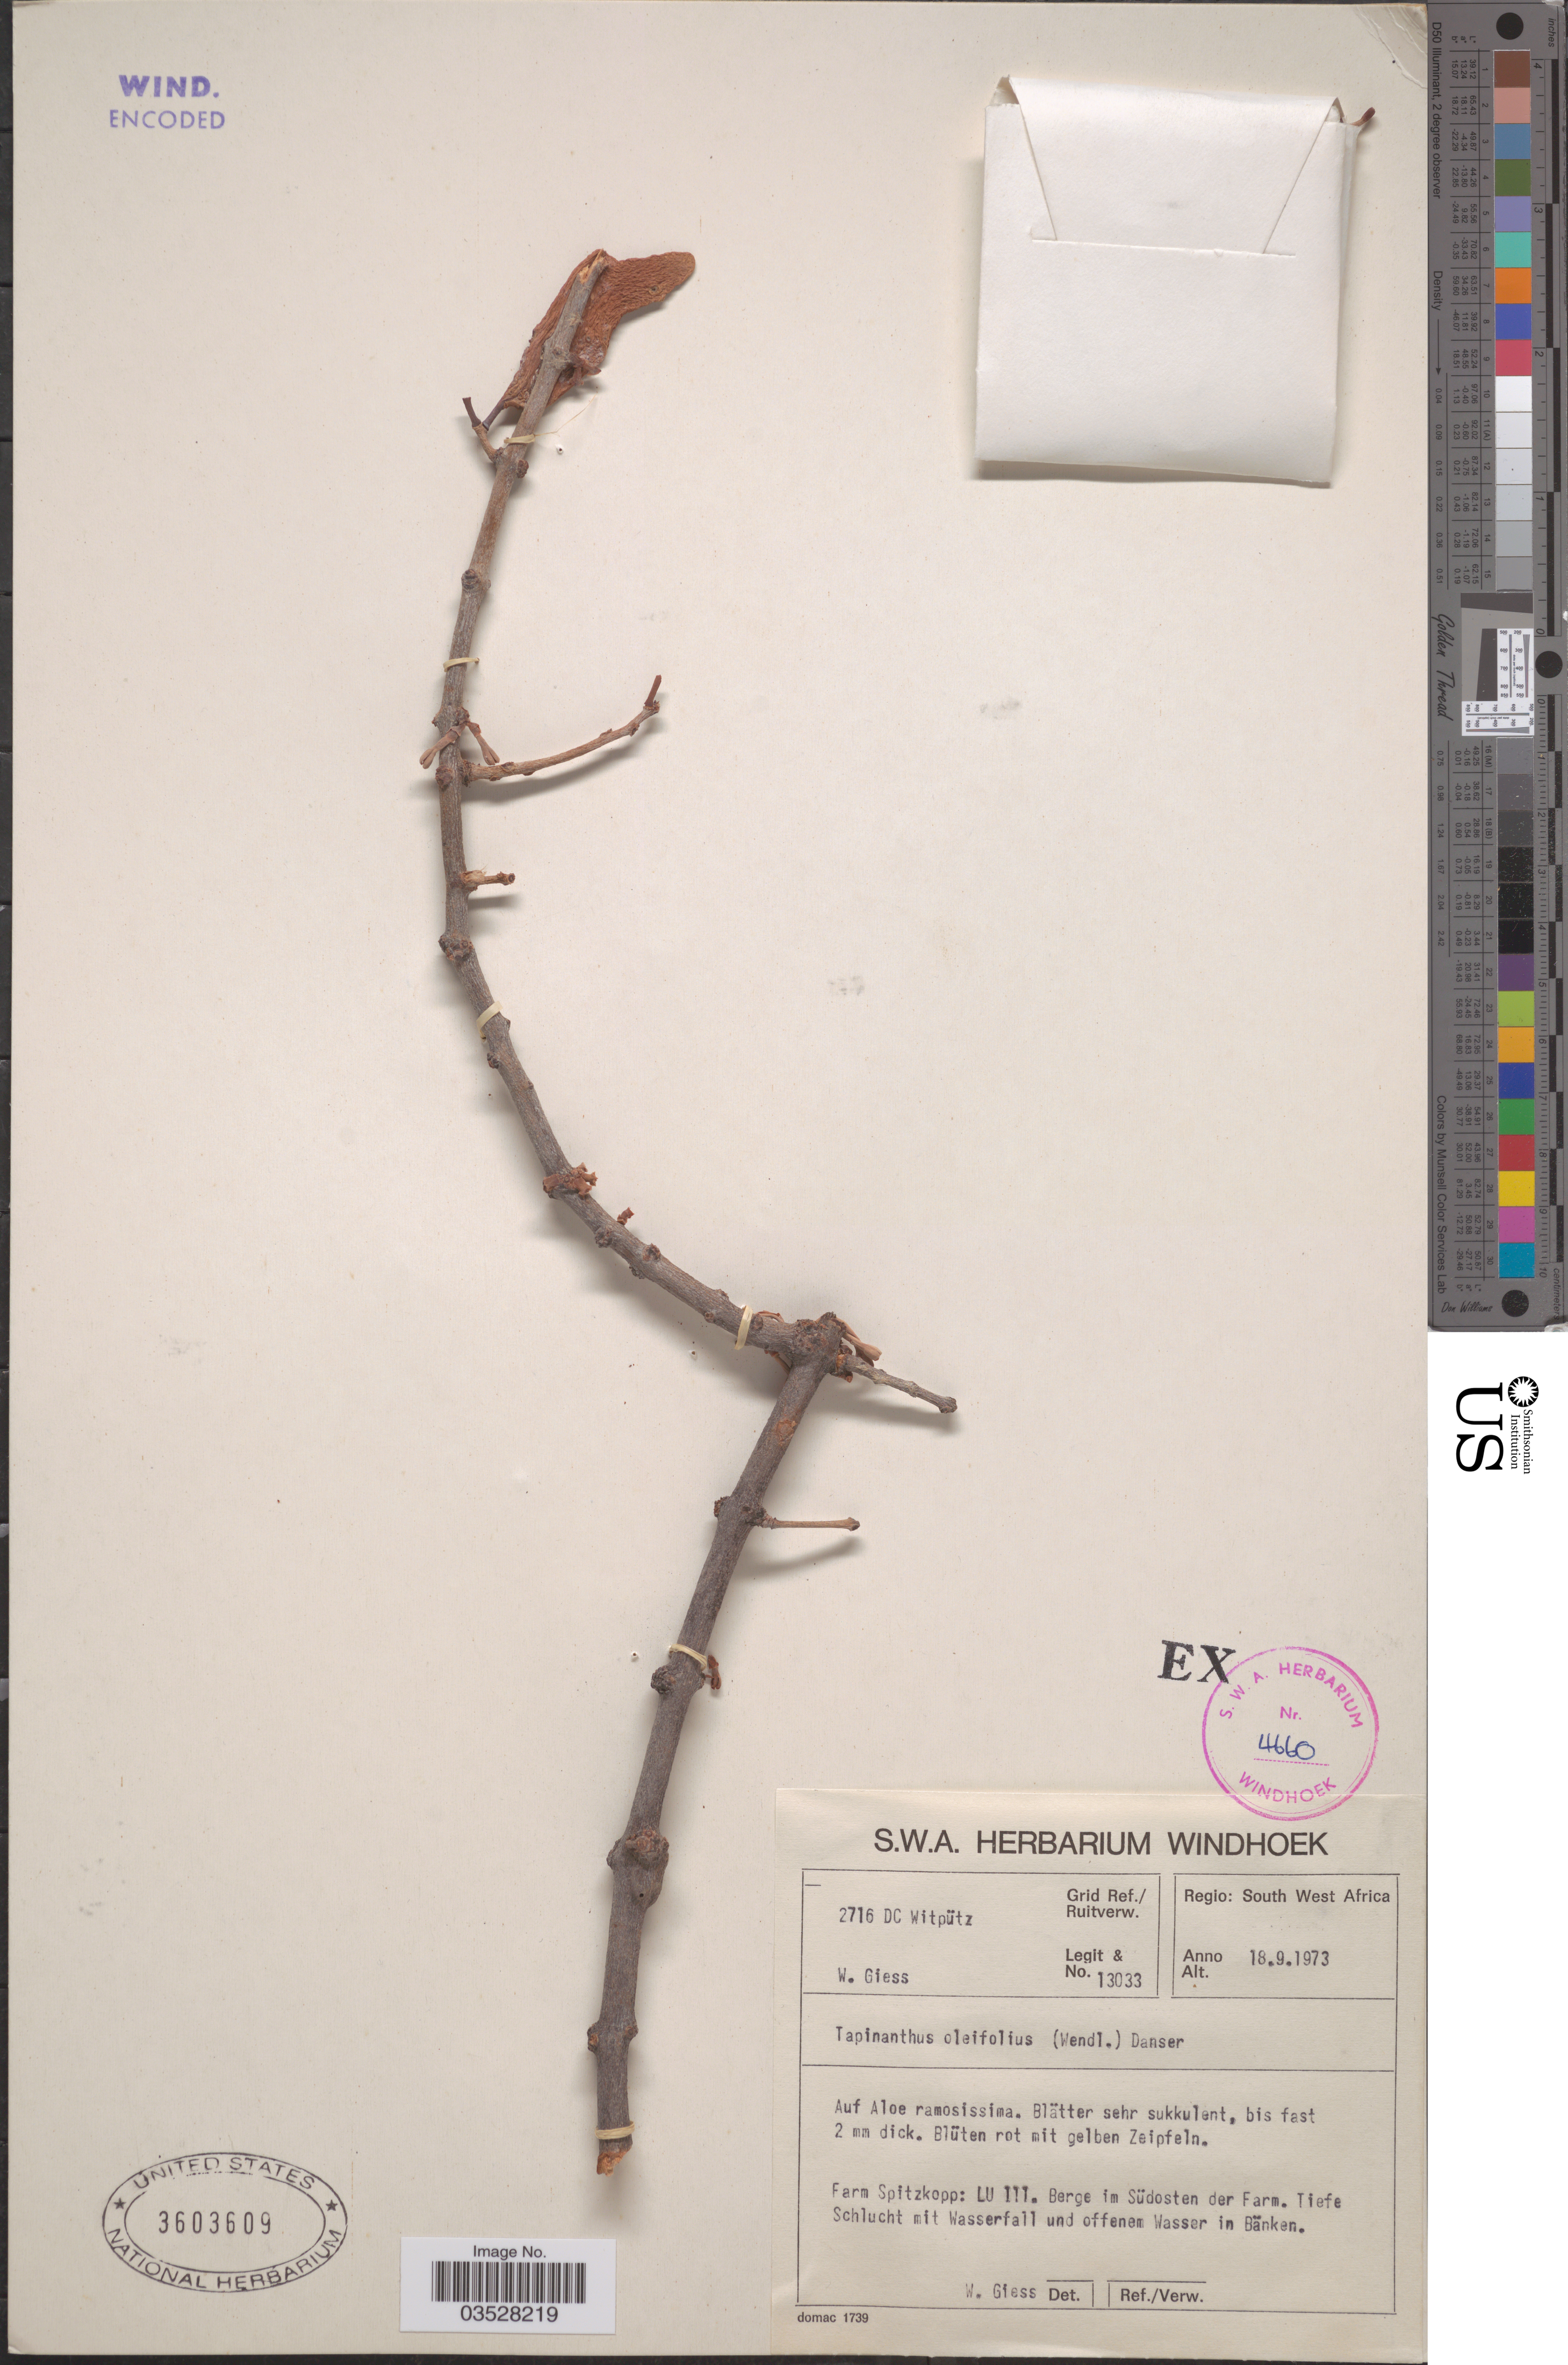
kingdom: Plantae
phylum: Tracheophyta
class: Magnoliopsida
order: Santalales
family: Loranthaceae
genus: Tapinanthus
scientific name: Tapinanthus oleifolius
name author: (J.C. Wendl.) Danser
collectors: W. Giess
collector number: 13033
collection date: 1973-09-18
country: Namibia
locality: Grid Ref./ Ruitverw. 2716 DC Witpütz. Regio: South West Afrika.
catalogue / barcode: US 3603609